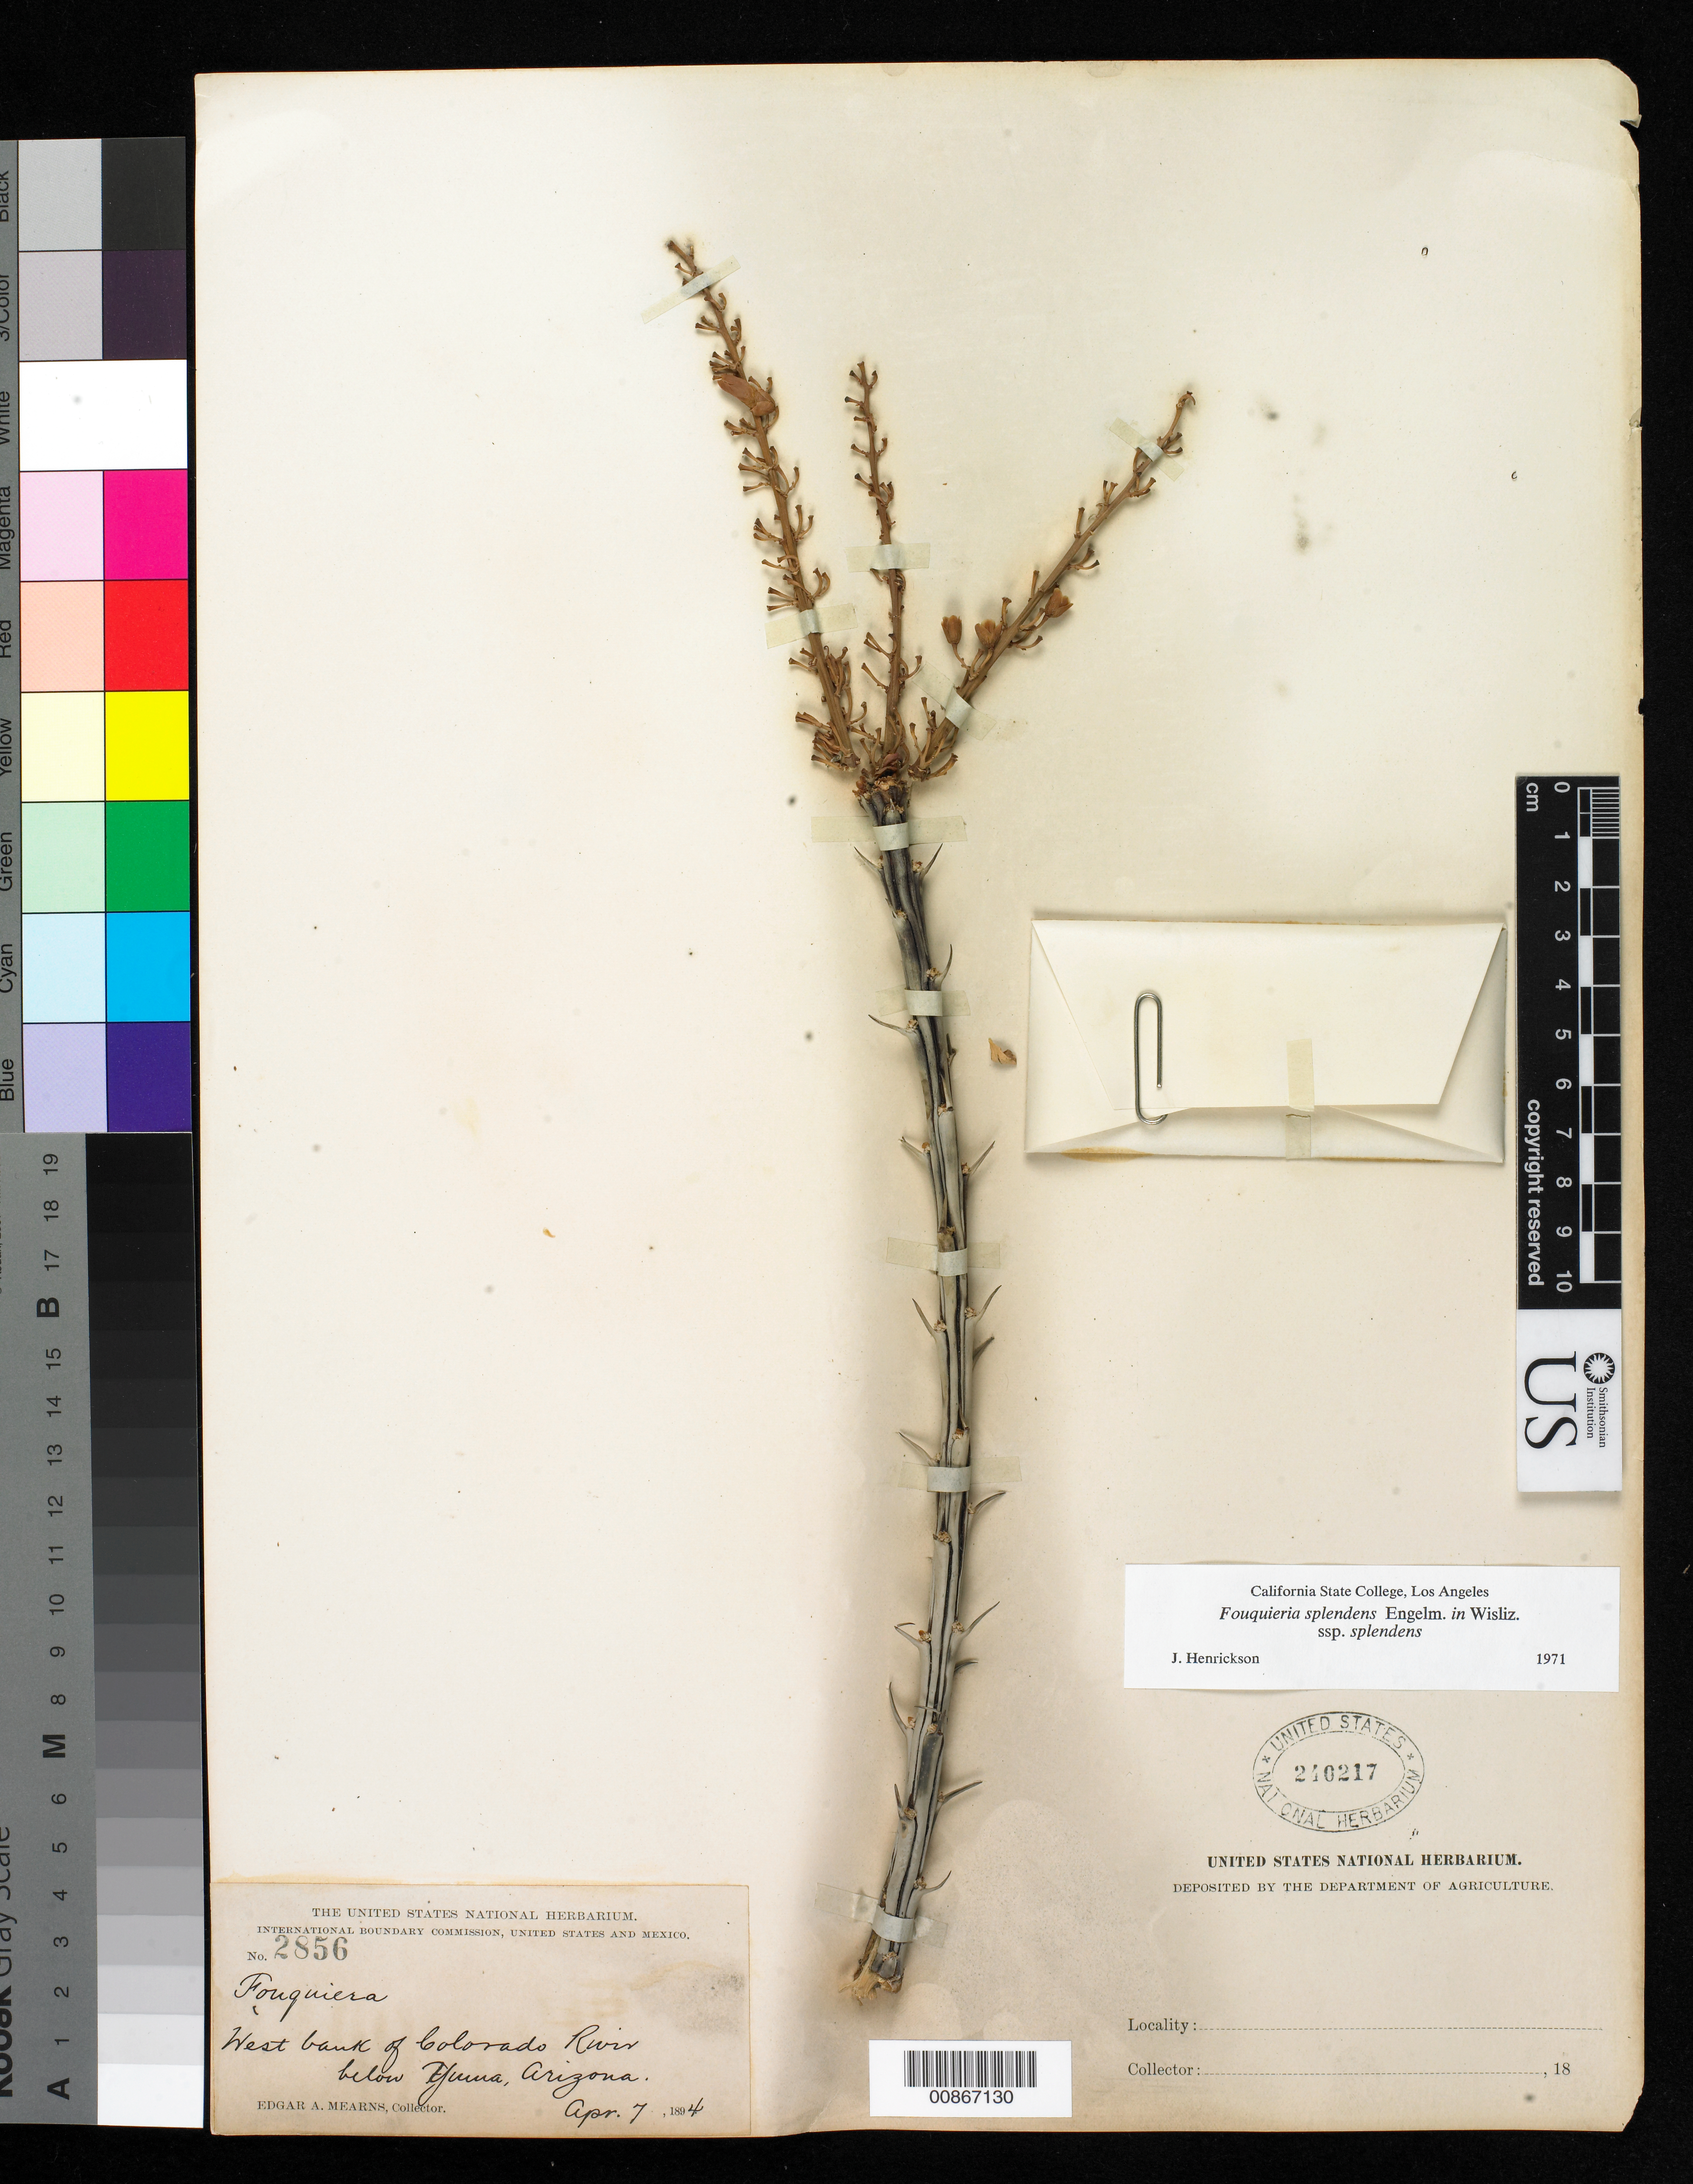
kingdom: Plantae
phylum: Tracheophyta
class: Magnoliopsida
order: Ericales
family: Fouquieriaceae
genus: Fouquieria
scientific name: Fouquieria splendens subsp. splendens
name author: Engelm.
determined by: Henrickson, James, (CSLA), California State University at Los Angeles (UNITED STATES)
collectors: E. A. Mearns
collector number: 2856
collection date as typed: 07 Apr 1894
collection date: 1894-04-07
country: United States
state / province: Arizona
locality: West bank of Colorado River, below Yuma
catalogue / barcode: US 240217